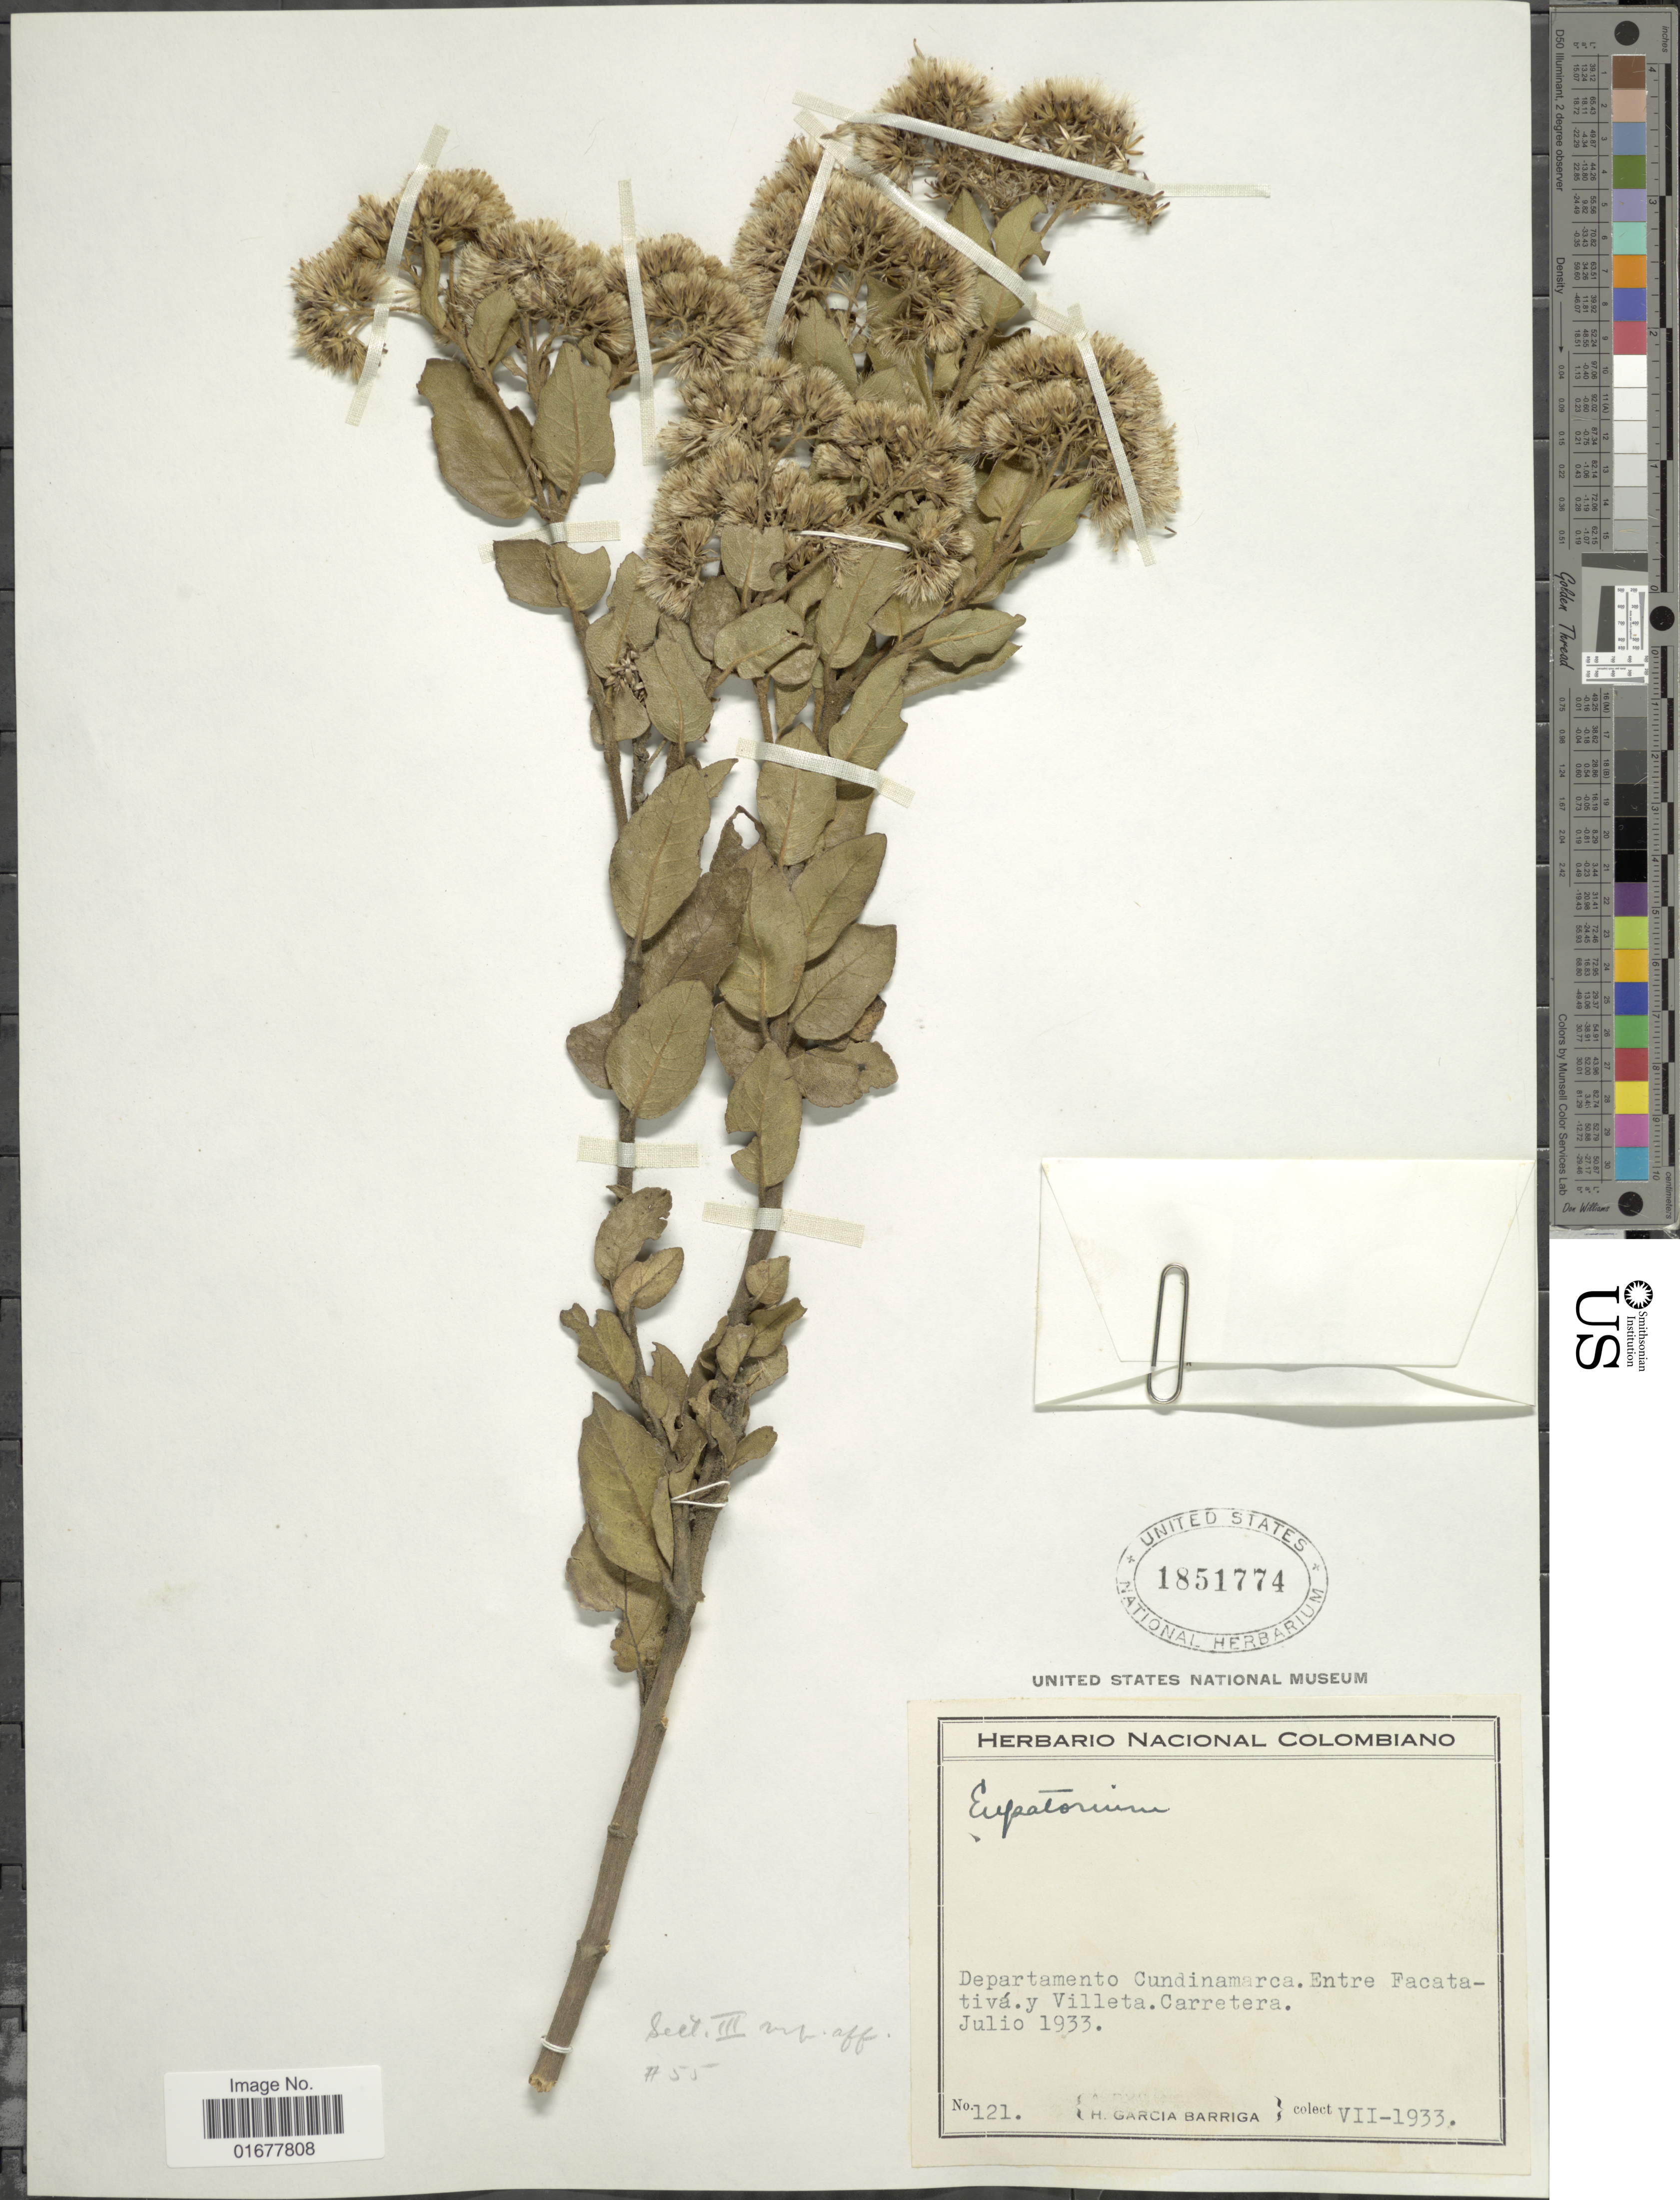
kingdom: Plantae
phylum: Tracheophyta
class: Magnoliopsida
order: Asterales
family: Asteraceae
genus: Ageratina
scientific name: Ageratina elegans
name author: (Kunth) R.M. King & H. Rob.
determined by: Ávila, F. A.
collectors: H. García Barriga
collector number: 121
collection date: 1933-07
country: Colombia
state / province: Cundinamarca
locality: Entre Facatativa y Villeta, Carretera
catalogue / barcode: US 1851774